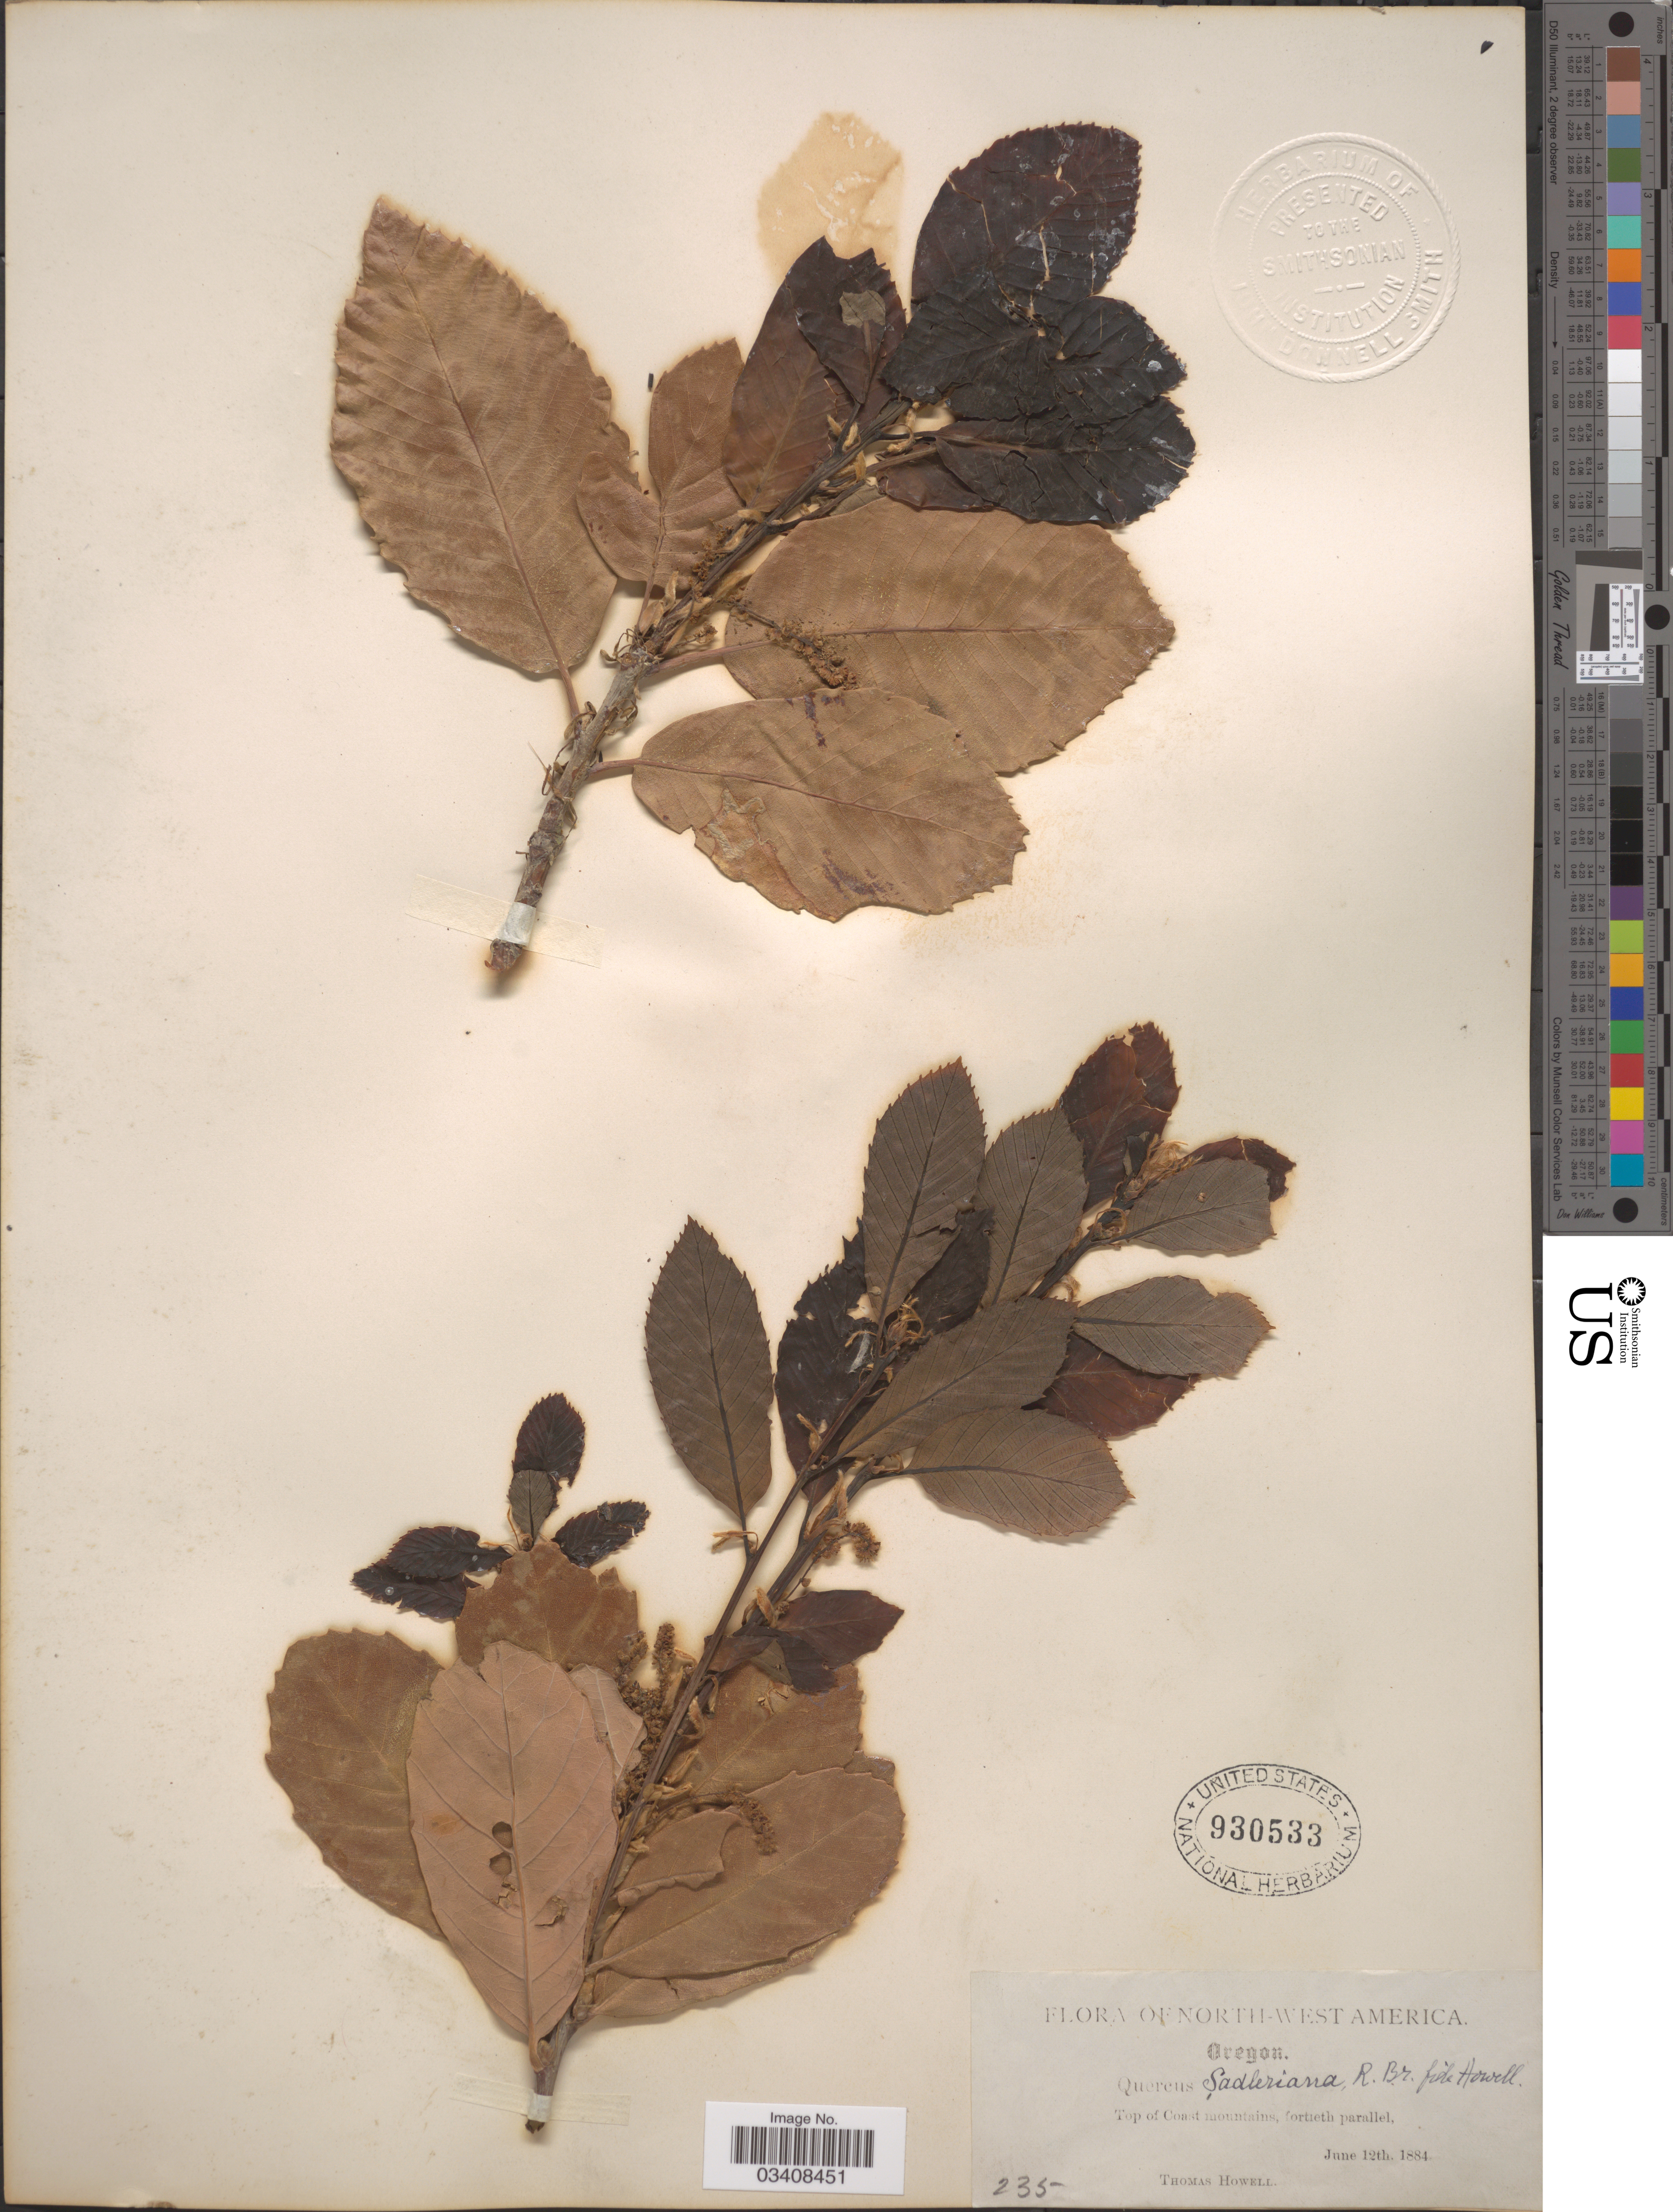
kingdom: Plantae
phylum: Tracheophyta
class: Magnoliopsida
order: Fagales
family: Fagaceae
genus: Quercus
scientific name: Quercus sadleriana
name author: R. Br.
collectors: T. Howell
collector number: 235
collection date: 1884-06-12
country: United States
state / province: Oregon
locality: North-West America. Top of Coast mountains, fortieth parallel.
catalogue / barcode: US 930533